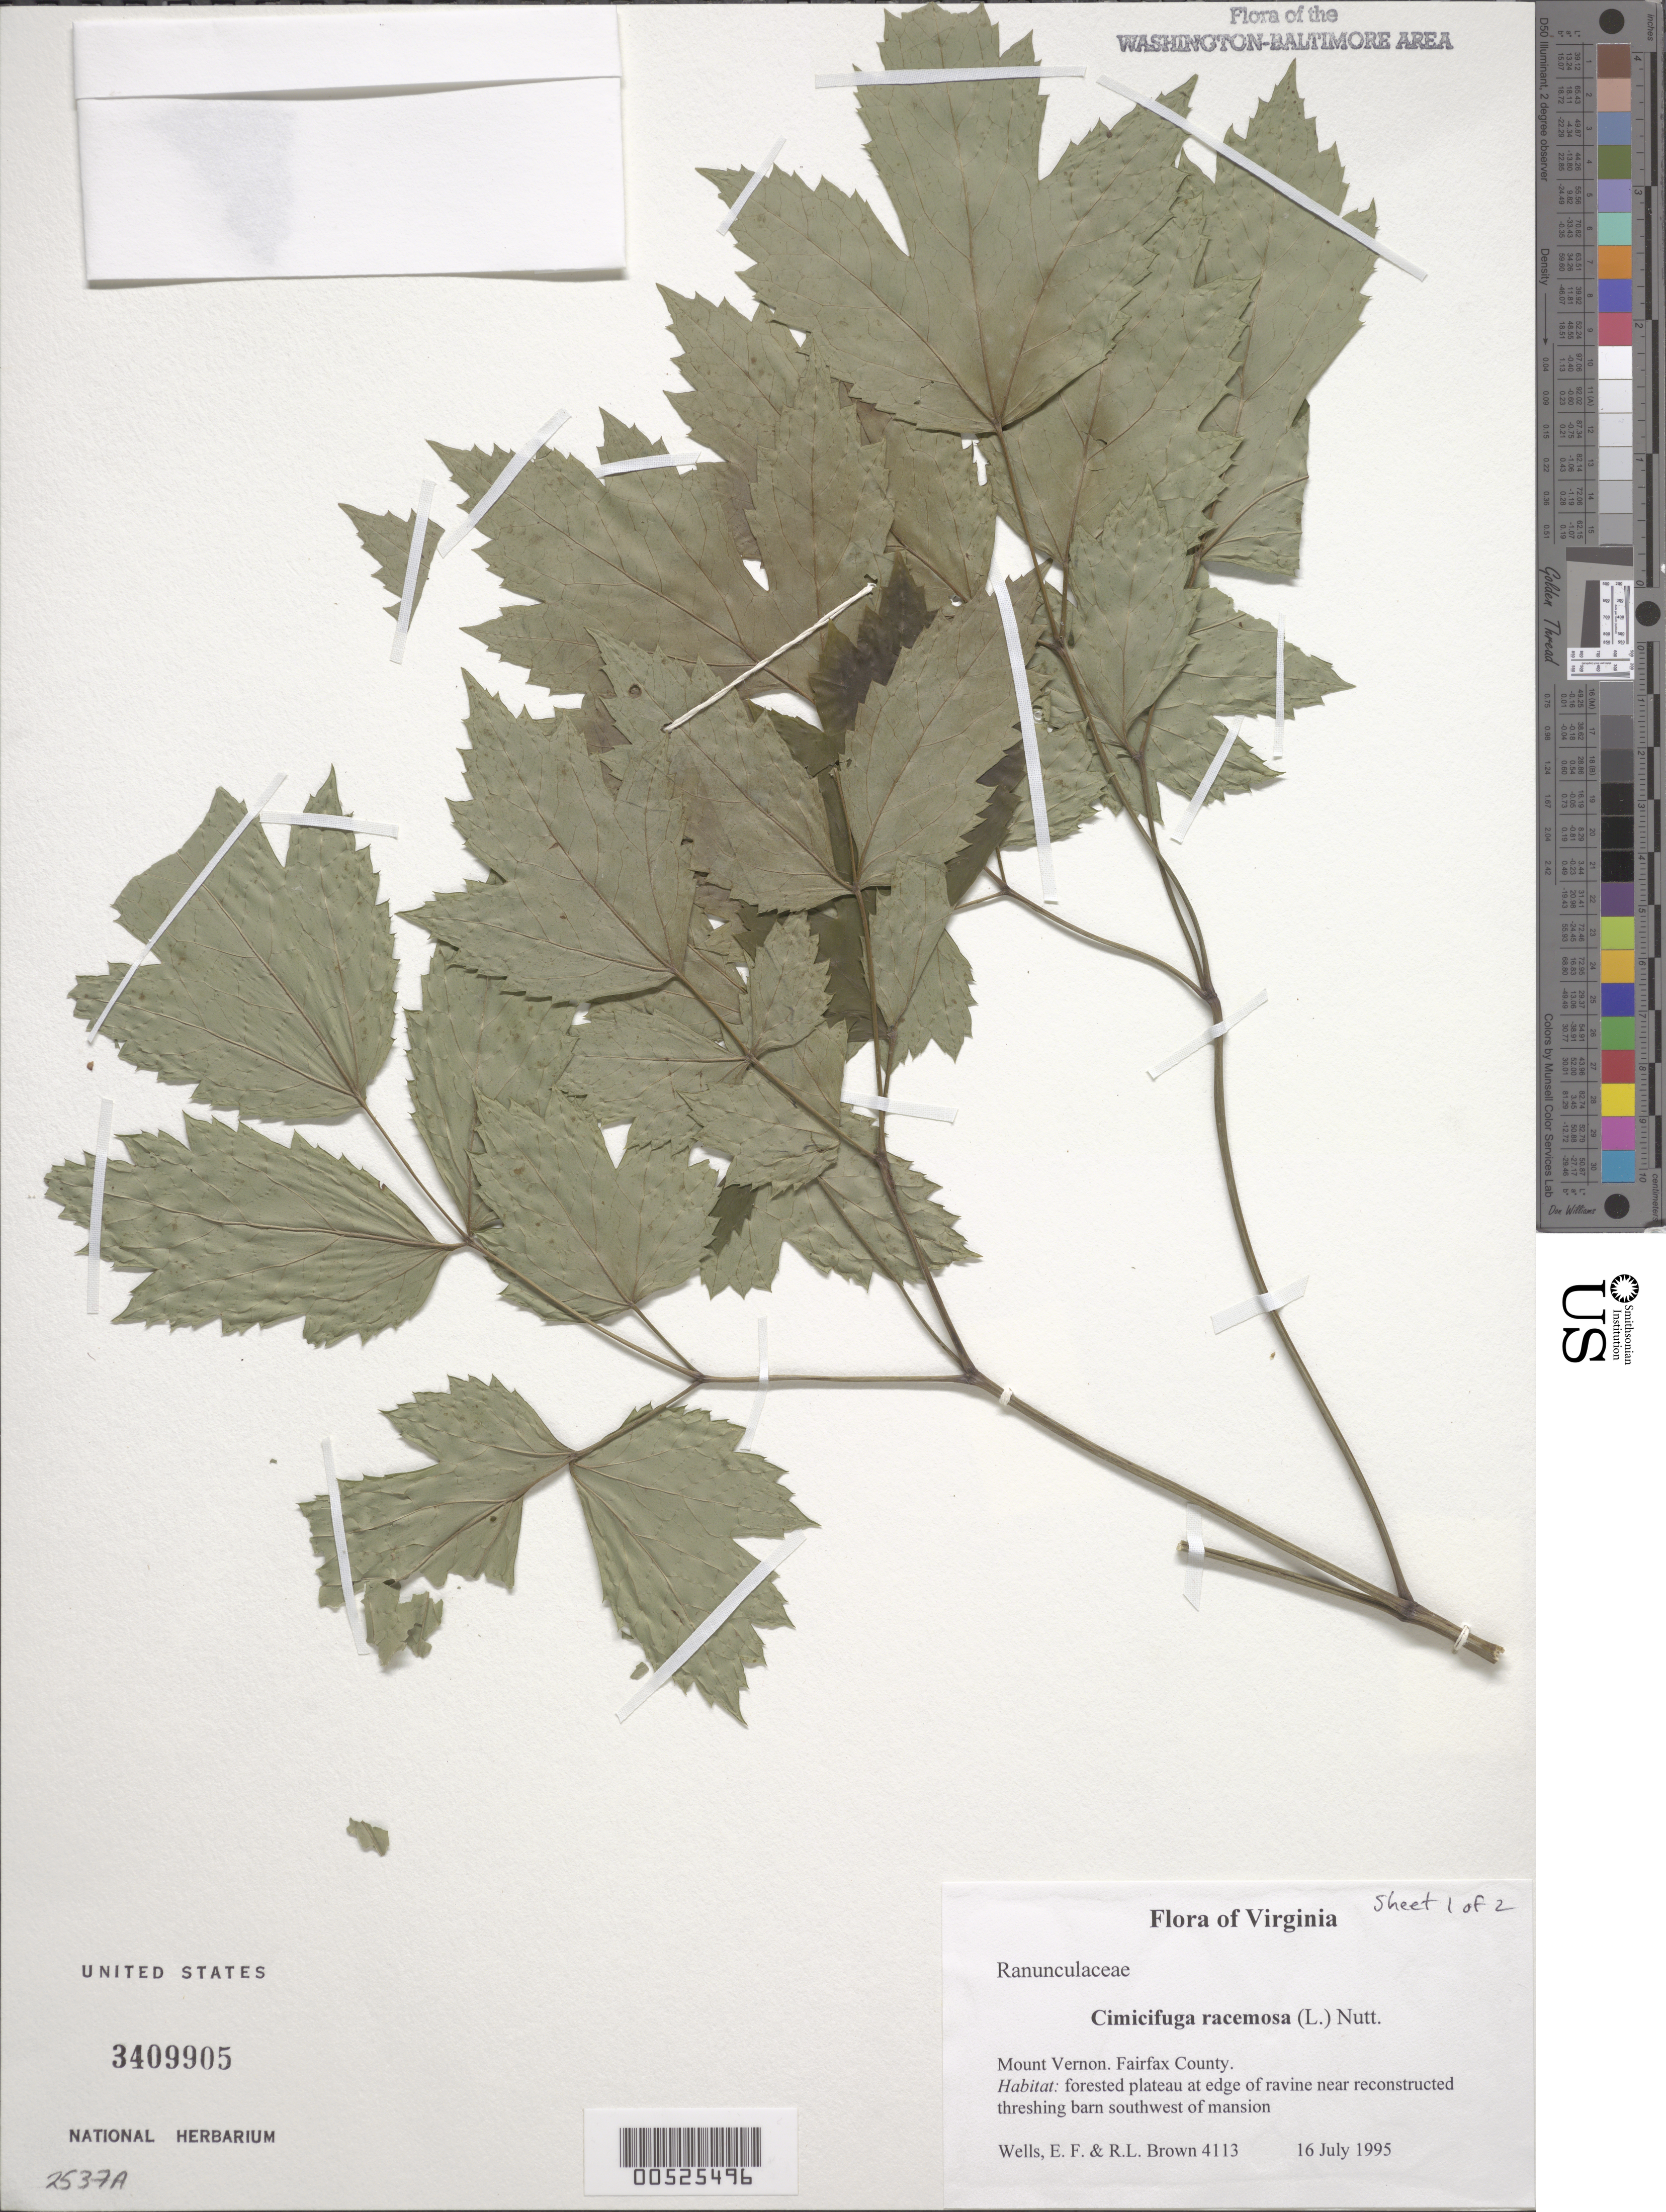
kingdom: Plantae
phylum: Tracheophyta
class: Magnoliopsida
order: Ranunculales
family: Ranunculaceae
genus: Actaea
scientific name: Actaea racemosa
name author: L.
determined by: Strong, M. T., (US), Smithsonian Institution - National Museum of Natural History (UNITED STATES)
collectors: E. F. Wells & R. L. Brown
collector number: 4113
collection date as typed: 16 Jul 1995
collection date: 1995-07-16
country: United States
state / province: Virginia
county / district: Fairfax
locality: Mount Vernon. Near reconstructed threshing barn sw of mansion.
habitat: Forested plateau at edge of ravine.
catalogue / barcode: US 3409905